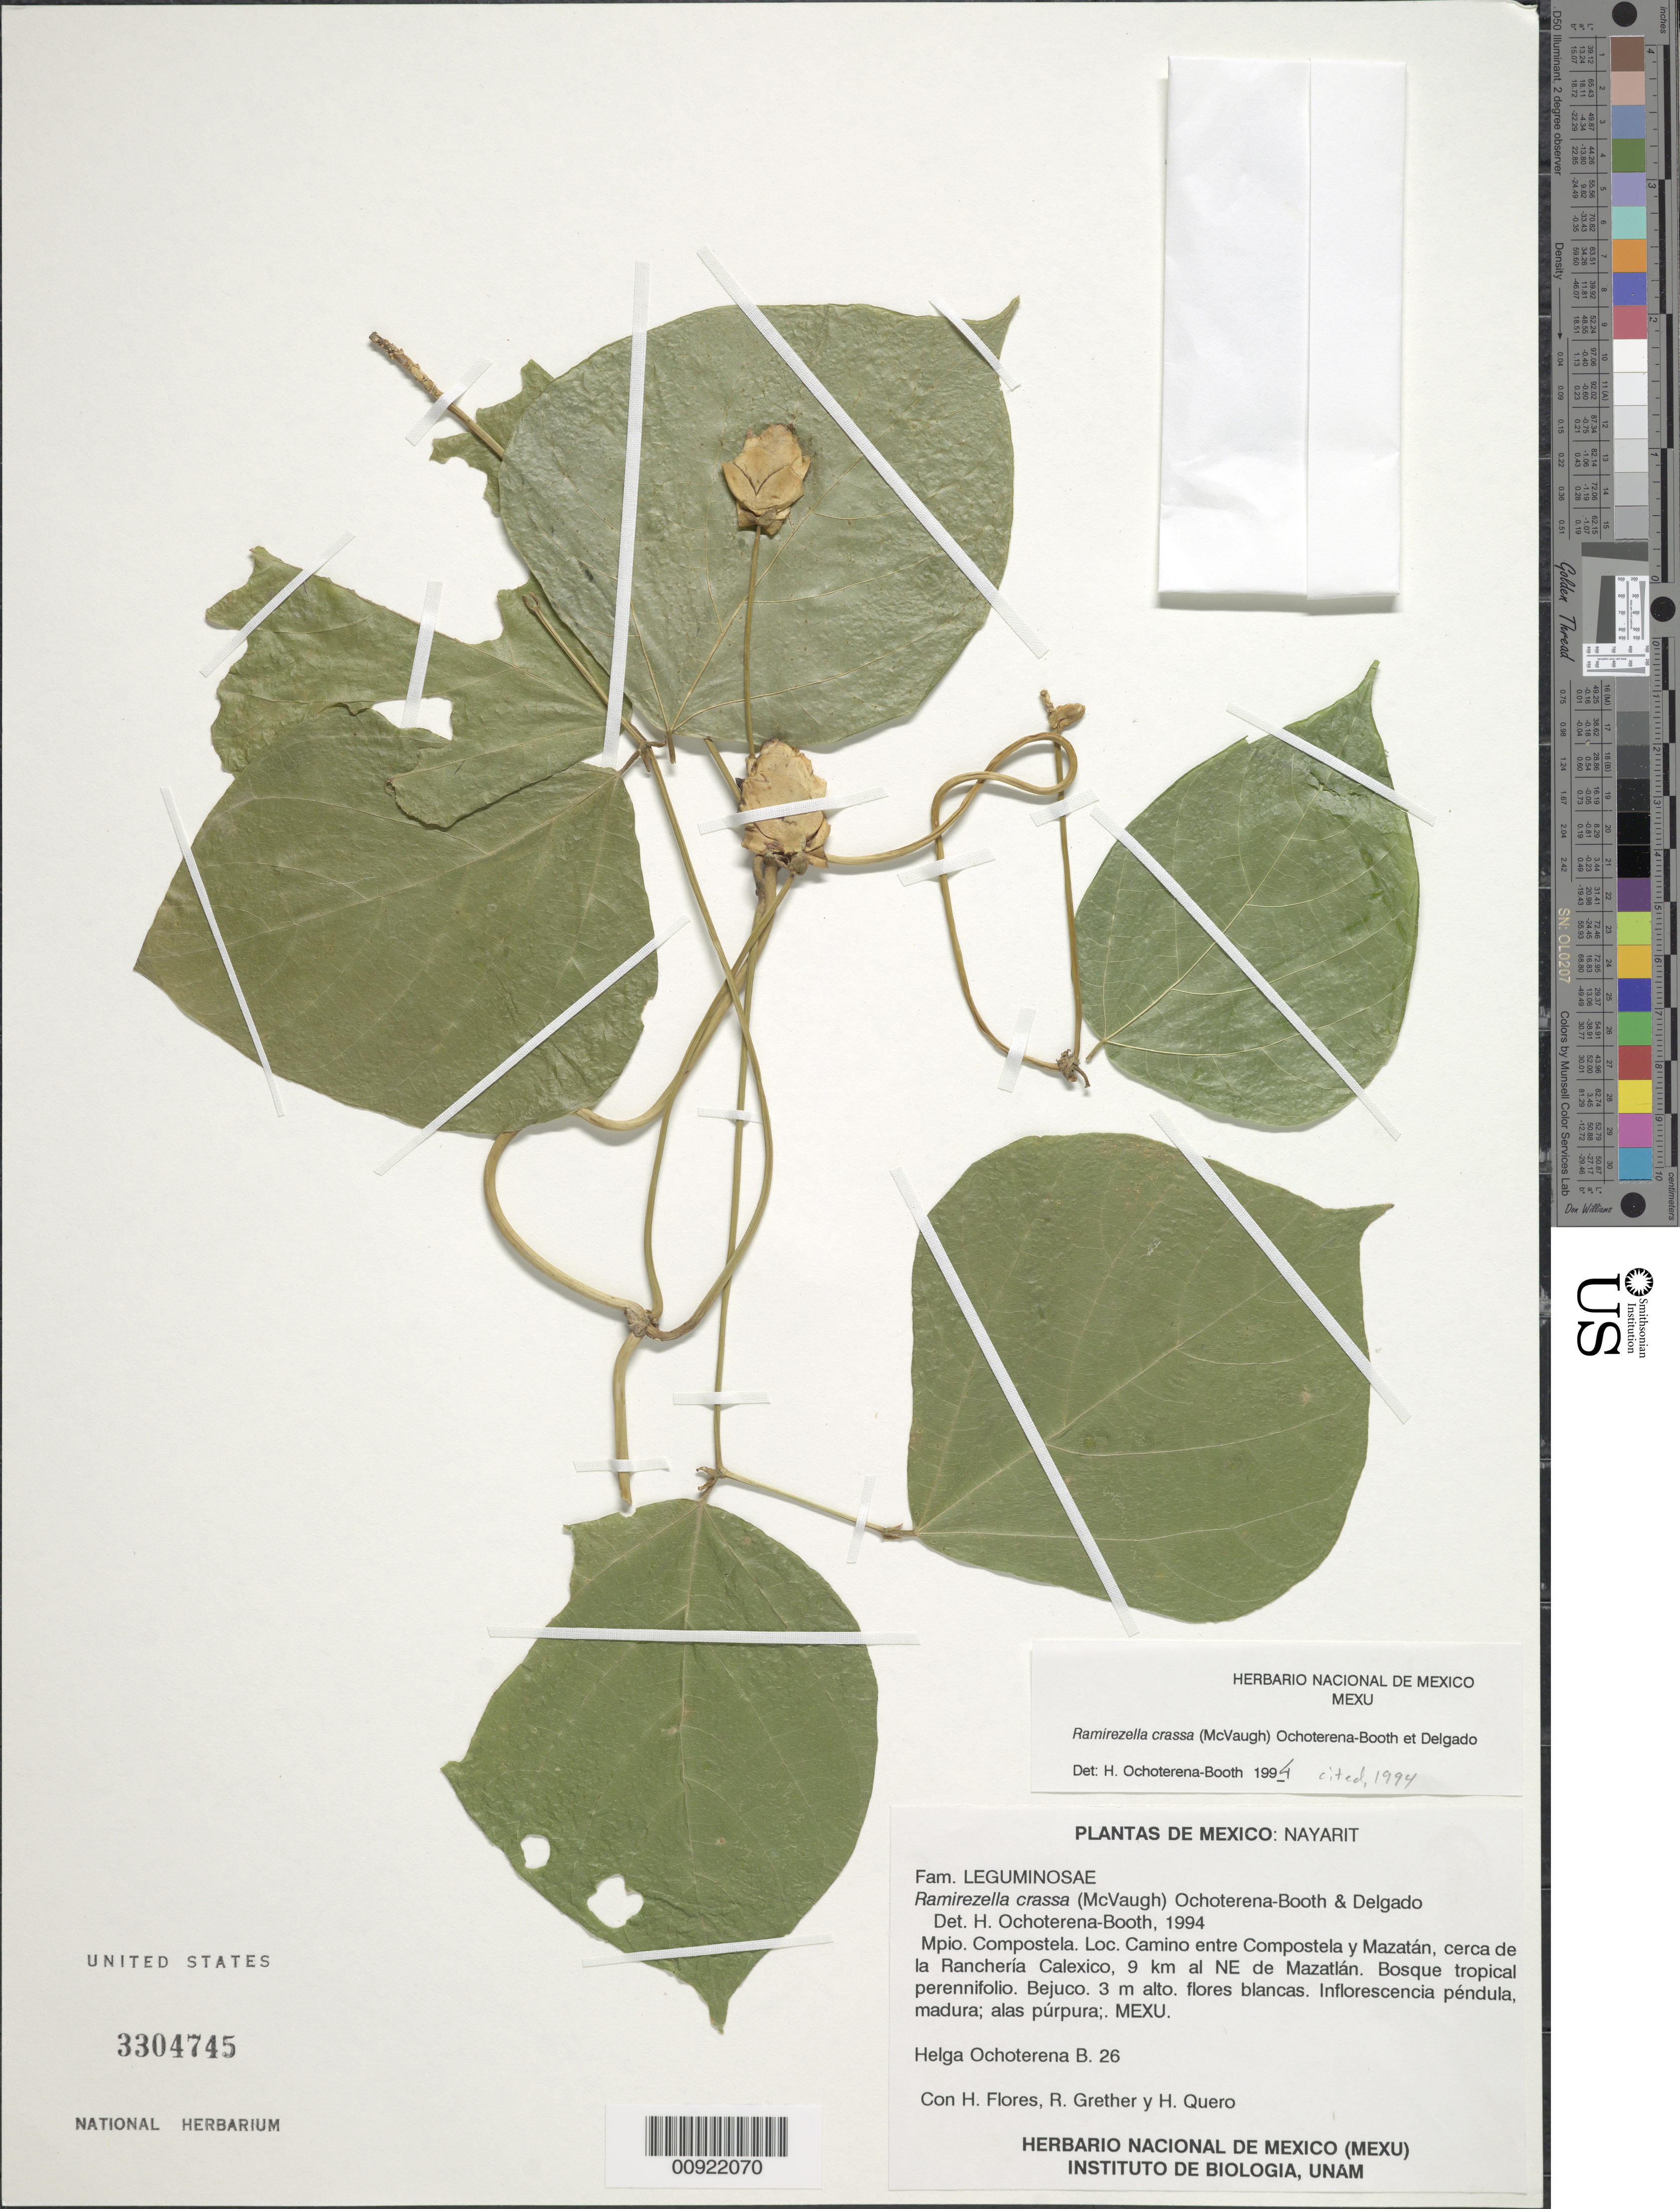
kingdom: Plantae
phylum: Tracheophyta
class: Magnoliopsida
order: Fabales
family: Fabaceae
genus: Ramirezella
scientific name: Ramirezella crassa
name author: (McVaugh) Ochot.-Booth & A. Delgado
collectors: H. Ochoterena-B., H. Flores, R. Grether & H. Quero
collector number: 26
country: Mexico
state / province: Nayarit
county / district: Compostela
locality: Nayarit: Mpio. Compostela: Camino entre Compostela y Mazatlán, cerca de la Ranchería Calexico, 9 km. al NE de Mazatlán.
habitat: Bosque tropical perennifolio.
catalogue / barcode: US 3304745